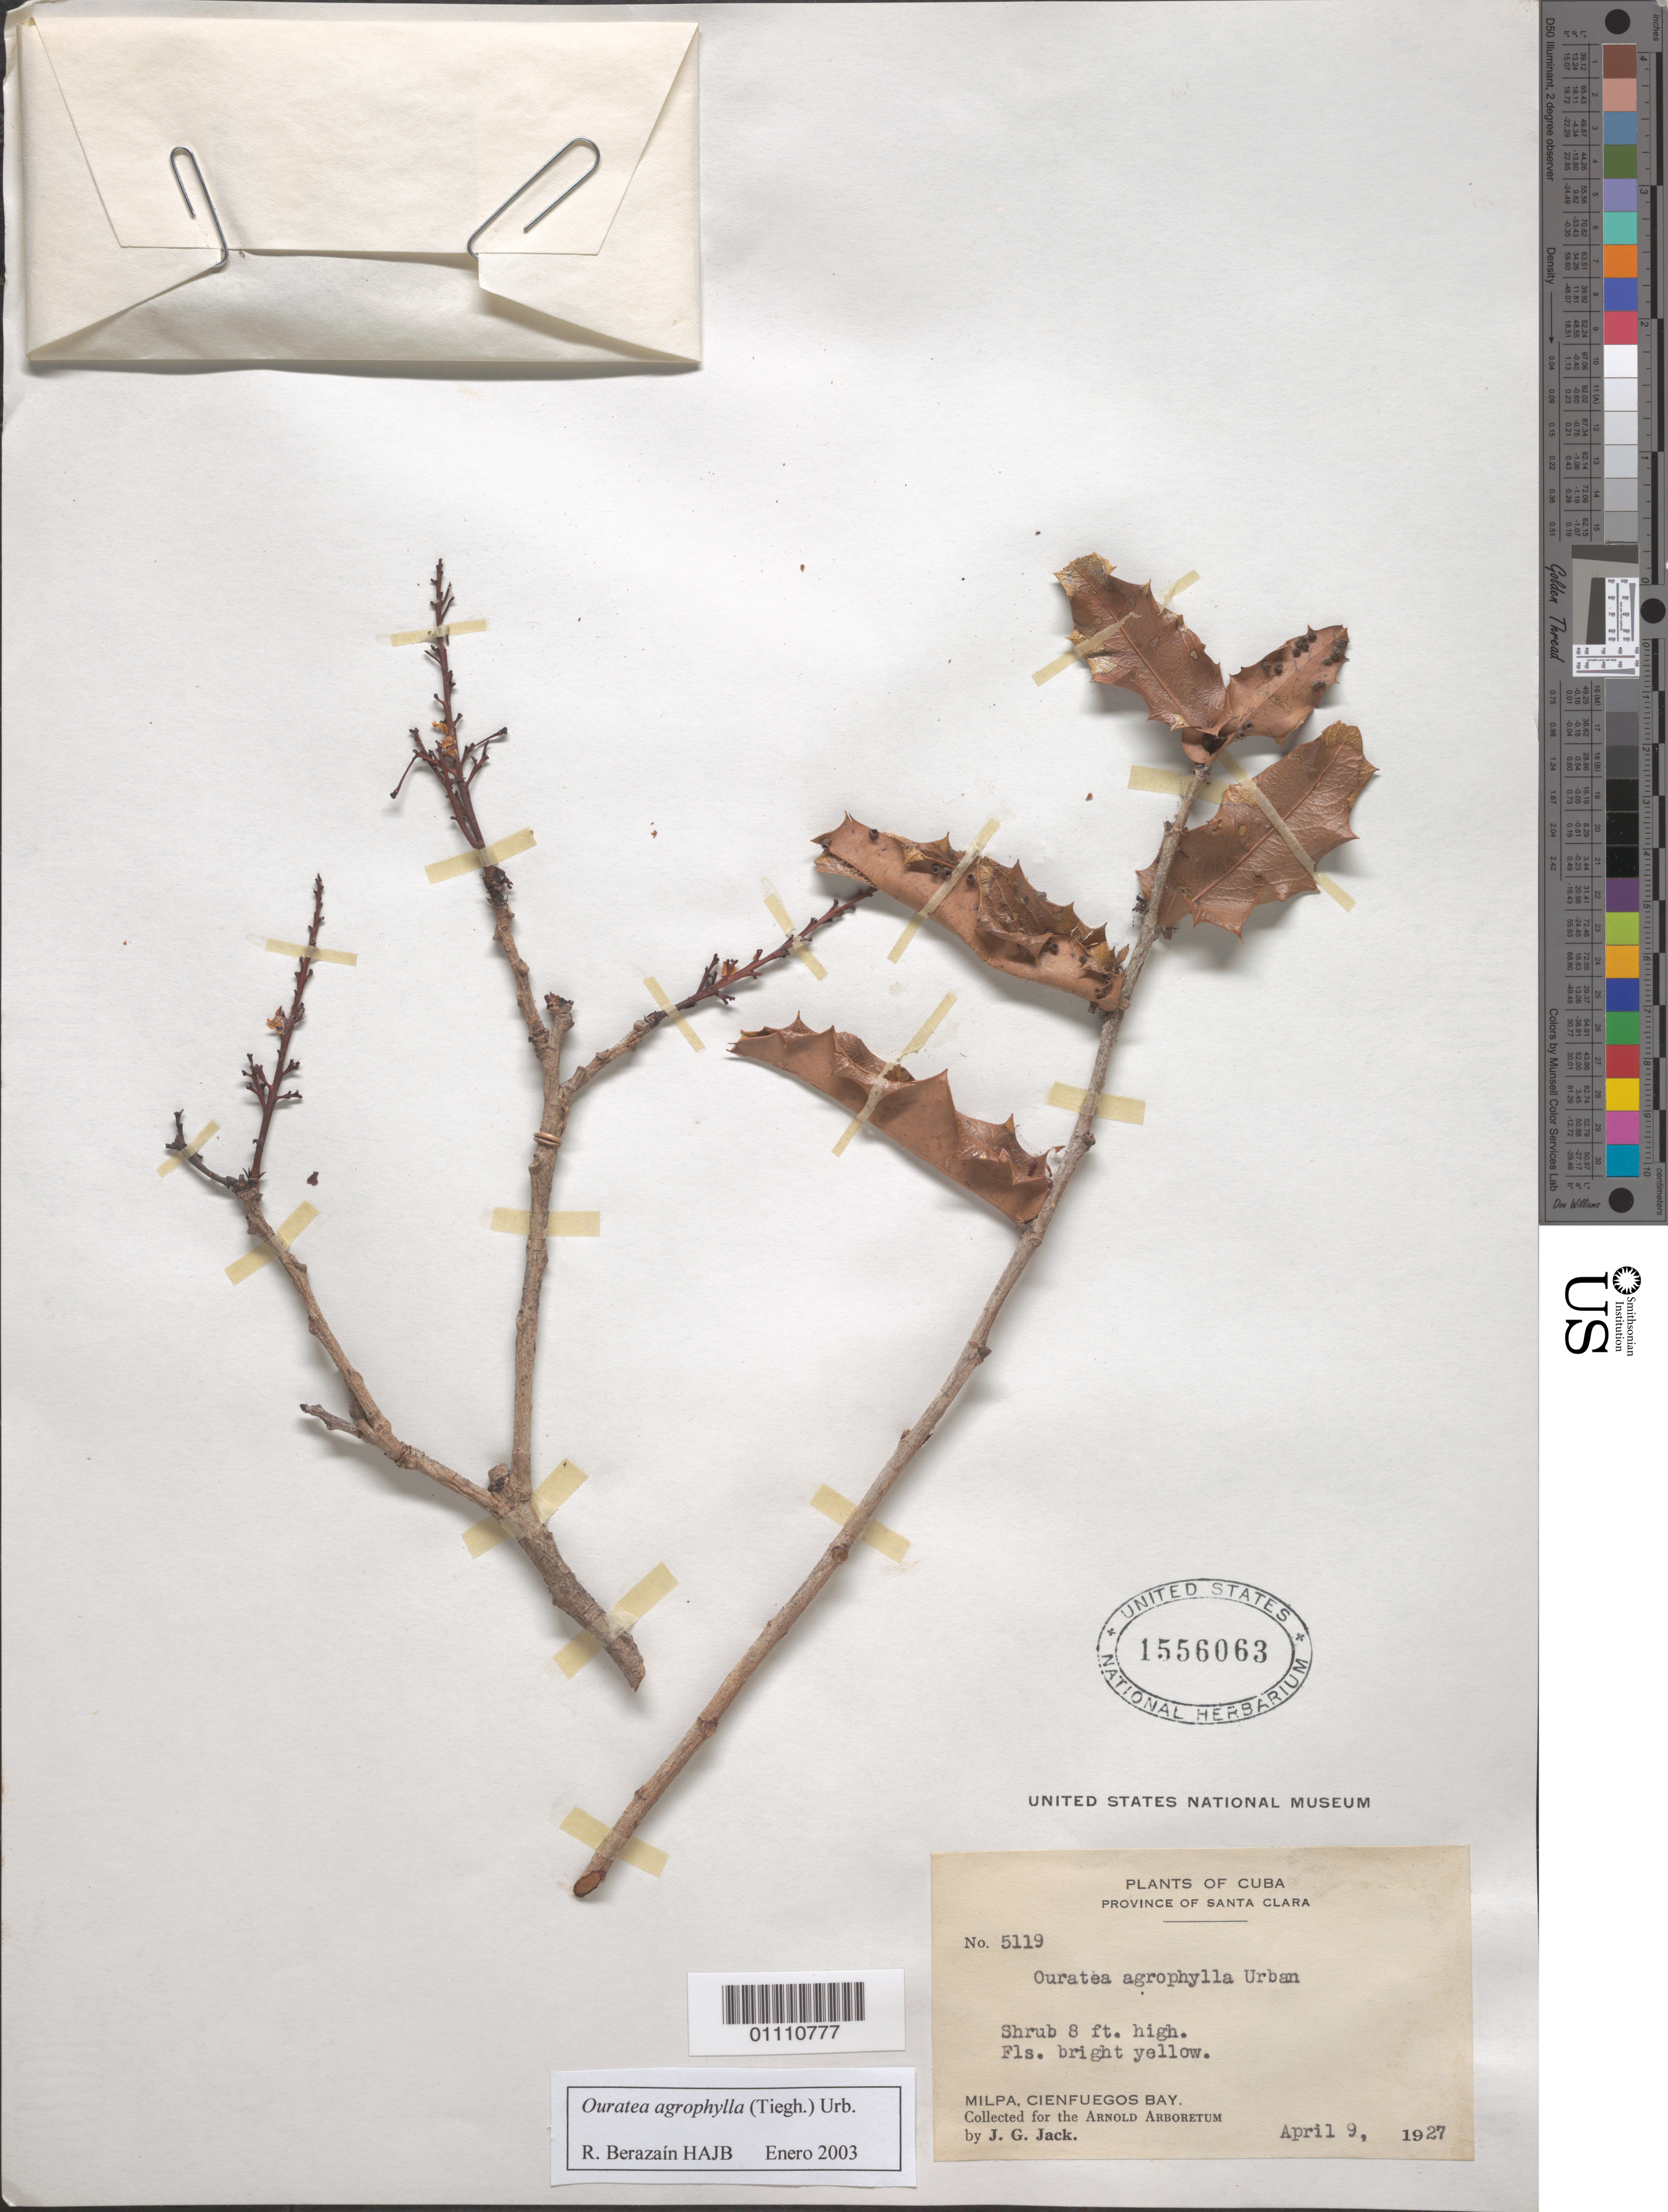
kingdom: Plantae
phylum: Tracheophyta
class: Magnoliopsida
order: Malpighiales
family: Ochnaceae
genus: Ouratea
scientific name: Ouratea agrophylla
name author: (Tiegh.) Urb.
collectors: J. G. Jack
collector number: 5119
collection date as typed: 09 Apr 1927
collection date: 1927-04-09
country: Cuba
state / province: Cienfuegos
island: Cuba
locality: Milpa, Cienfuegos Bay, Province of Santa Clara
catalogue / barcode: US 1556063